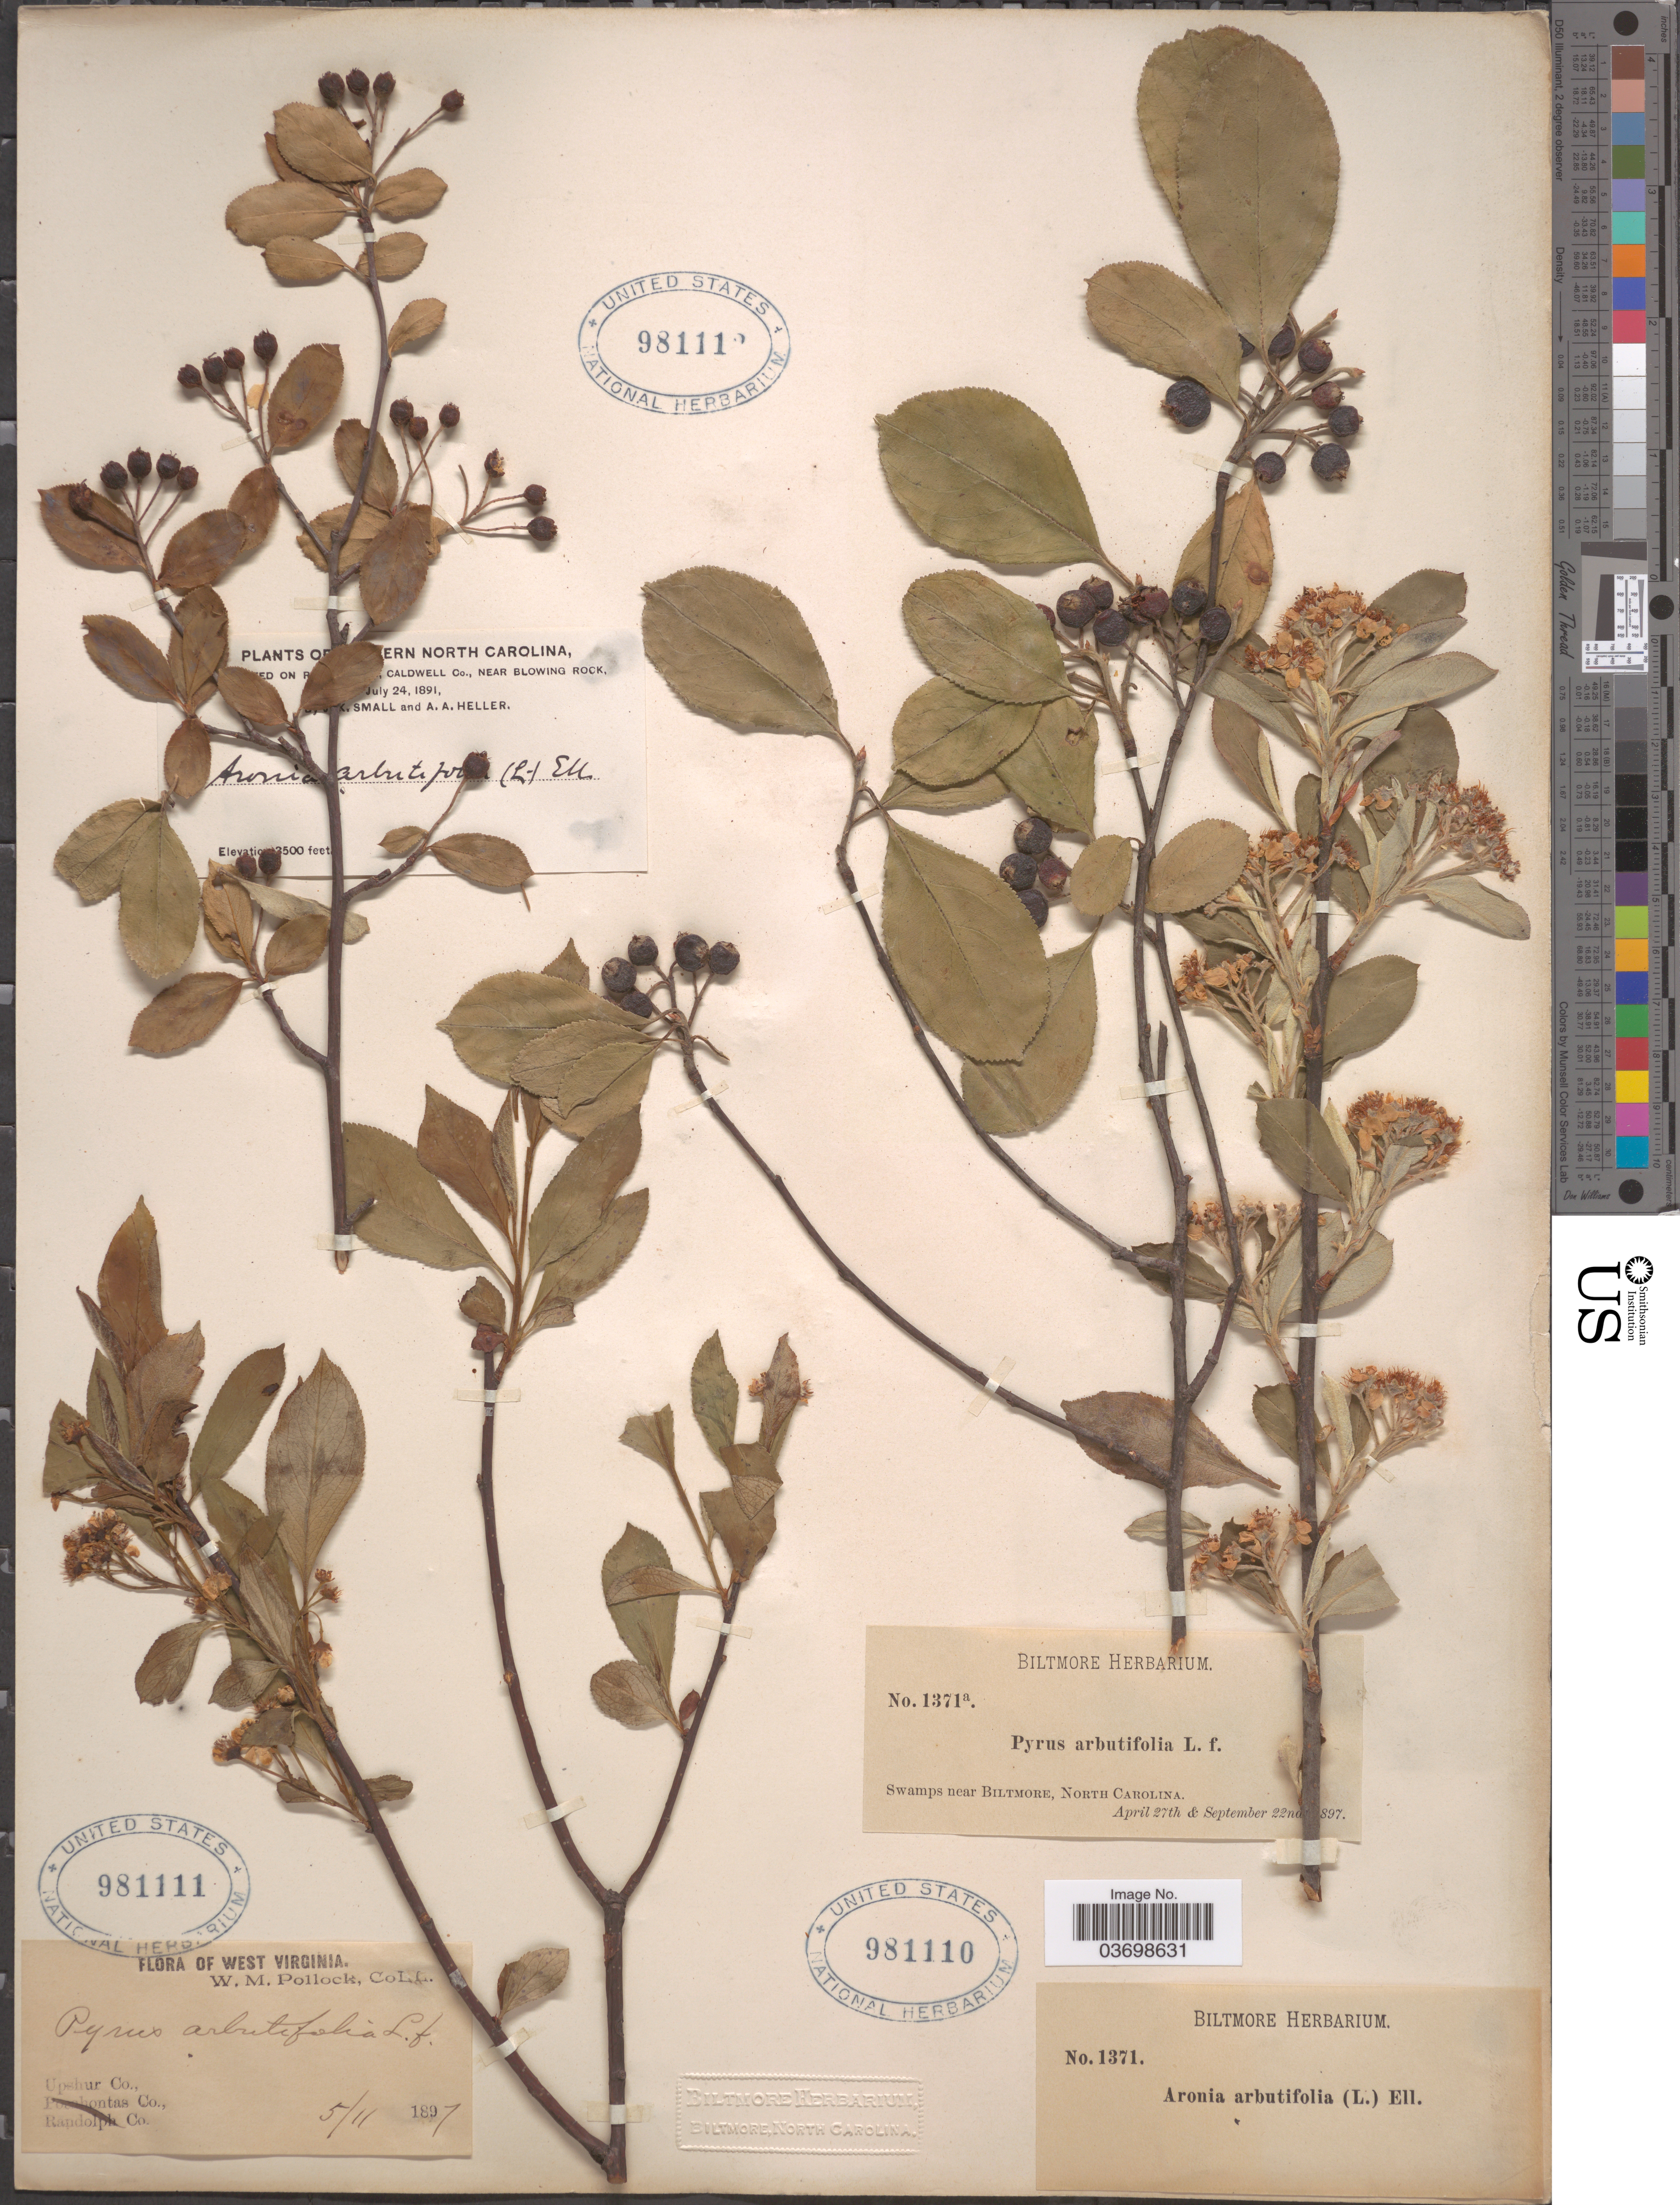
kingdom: Plantae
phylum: Tracheophyta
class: Magnoliopsida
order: Rosales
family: Rosaceae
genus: Aronia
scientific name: Aronia arbutifolia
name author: (L.) Pers.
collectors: J. K. Small & A. A. Heller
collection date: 1891-07-24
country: United States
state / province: North Carolina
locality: On R[illegible text], Caldwell Co., near Blowing Rock.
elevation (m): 1067